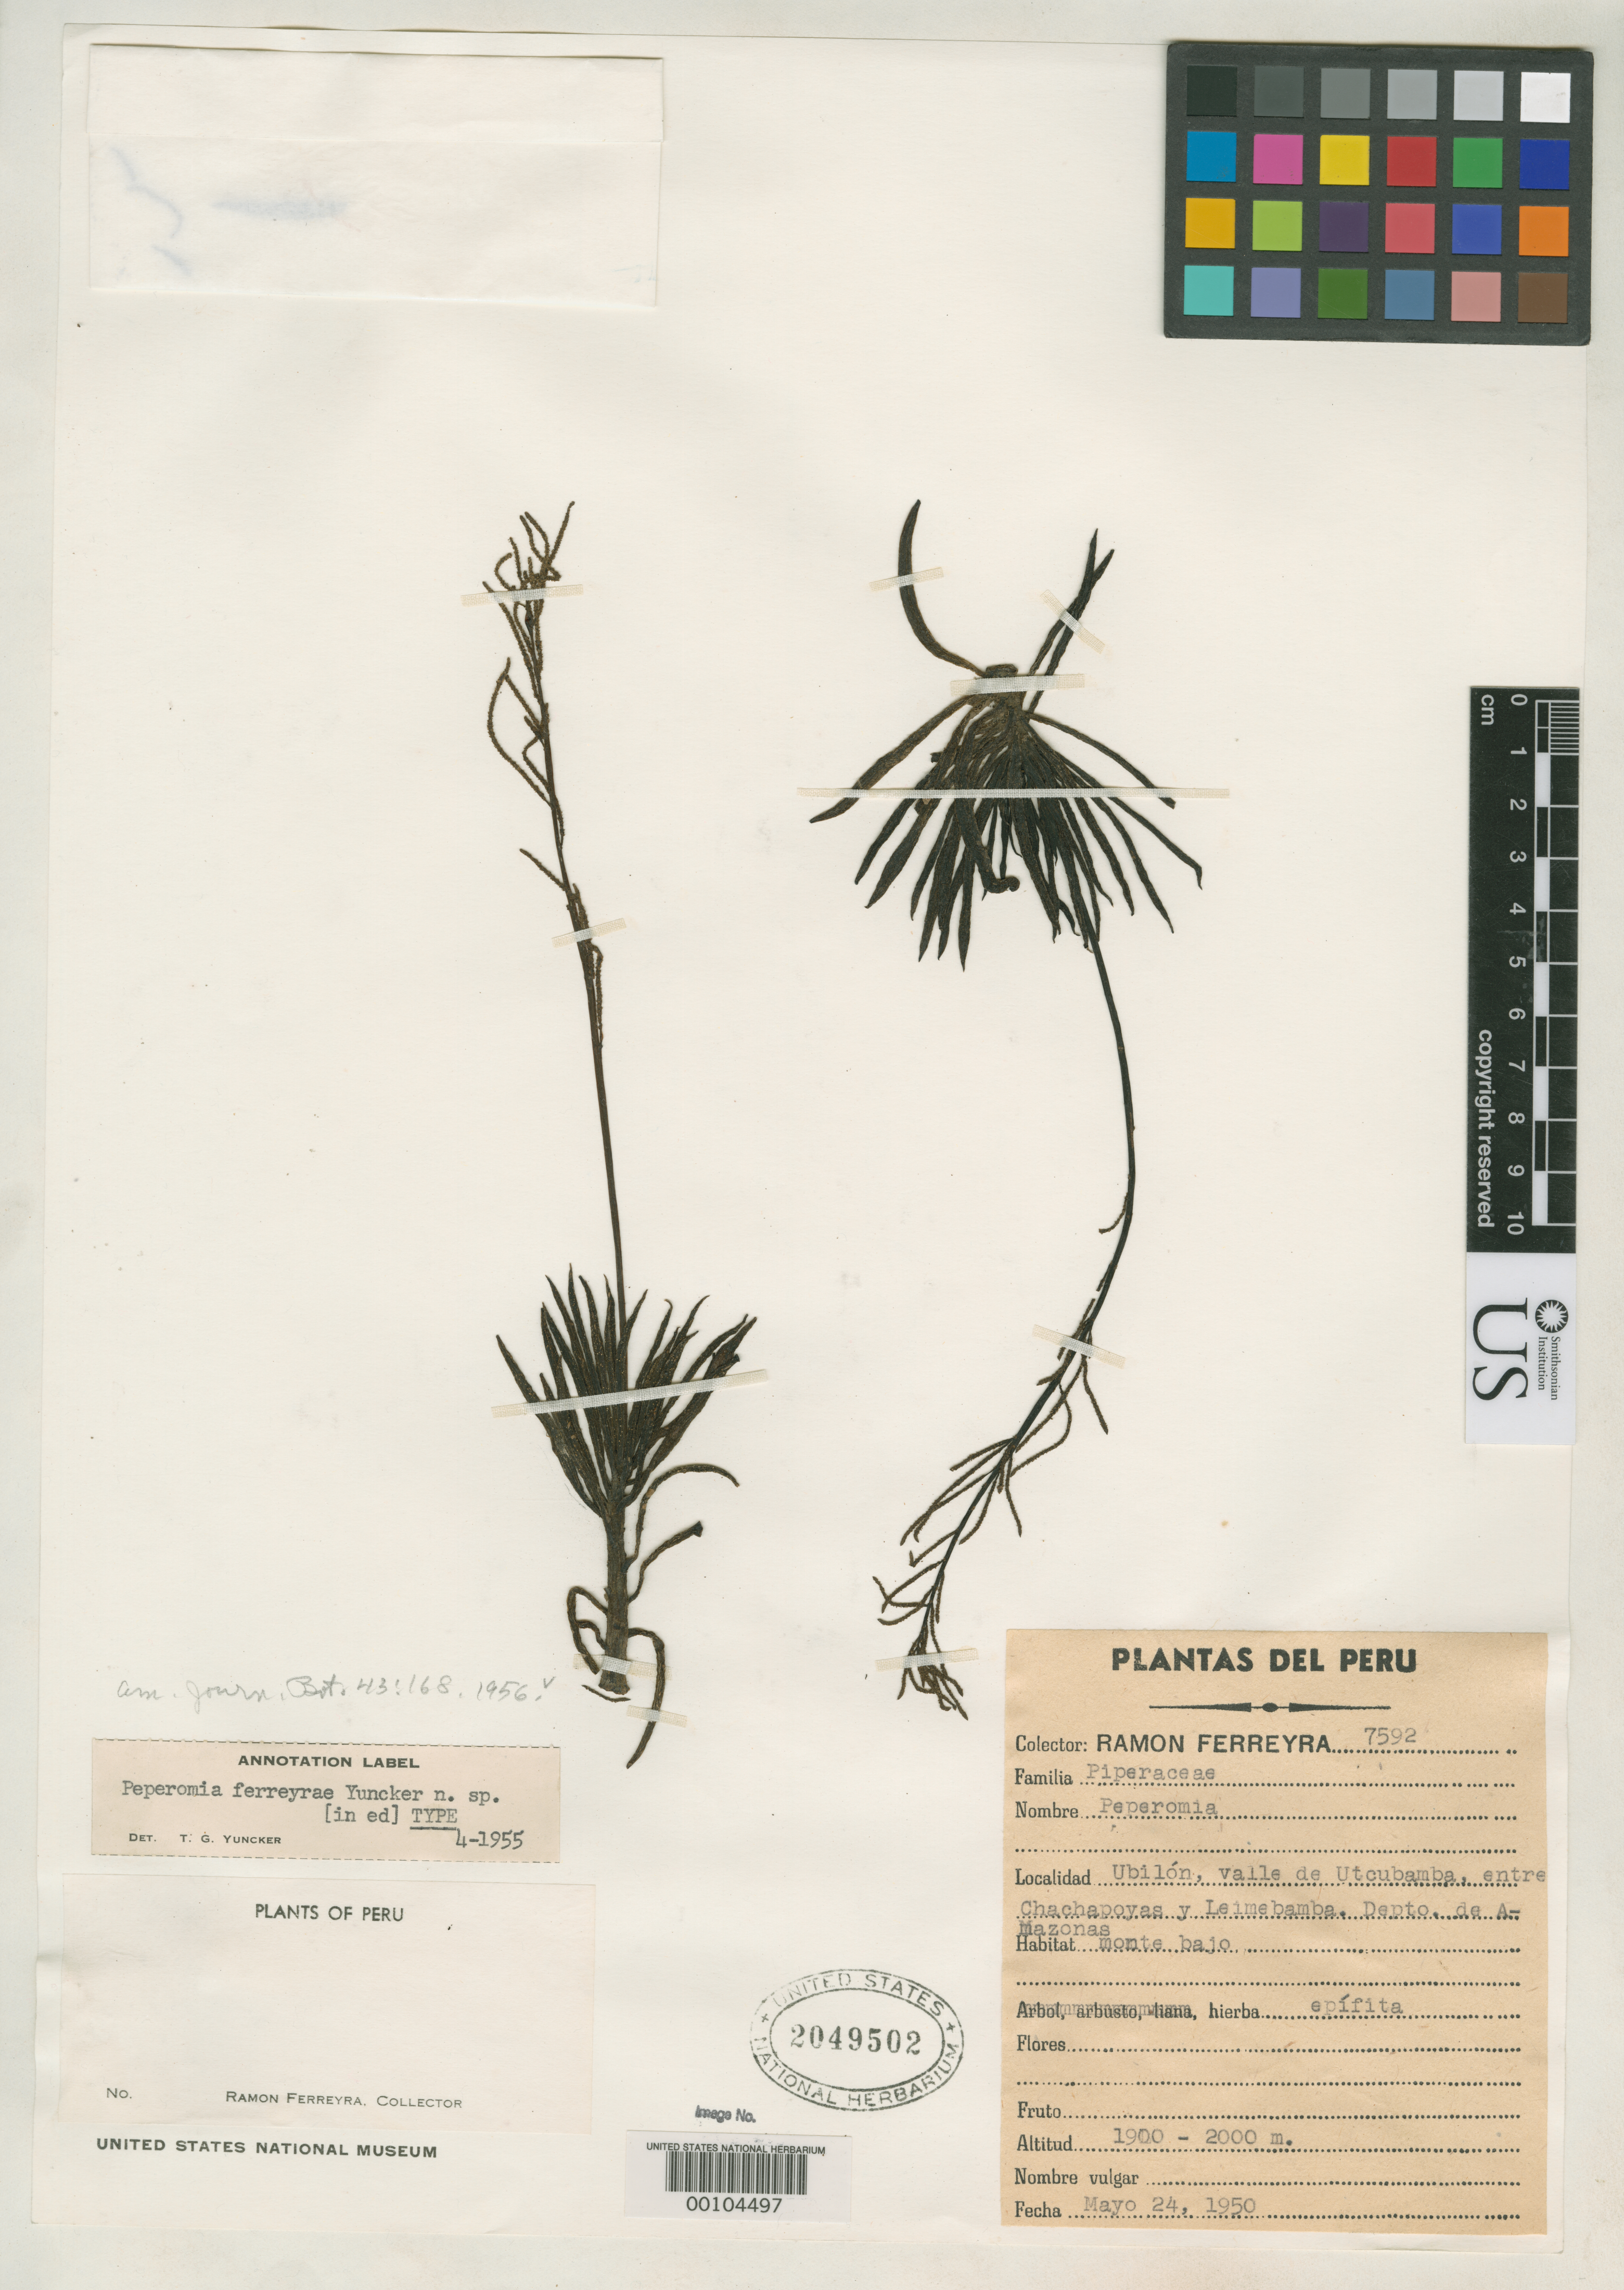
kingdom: Plantae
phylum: Tracheophyta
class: Magnoliopsida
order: Piperales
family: Piperaceae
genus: Peperomia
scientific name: Peperomia ferreyrae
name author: Yunck.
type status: Holotype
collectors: R. A. Ferreyra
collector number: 7592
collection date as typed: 24 May 1950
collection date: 1950-05-24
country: Peru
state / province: Amazonas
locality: Ubilon, Valle de Utcubamba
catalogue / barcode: US 2049502